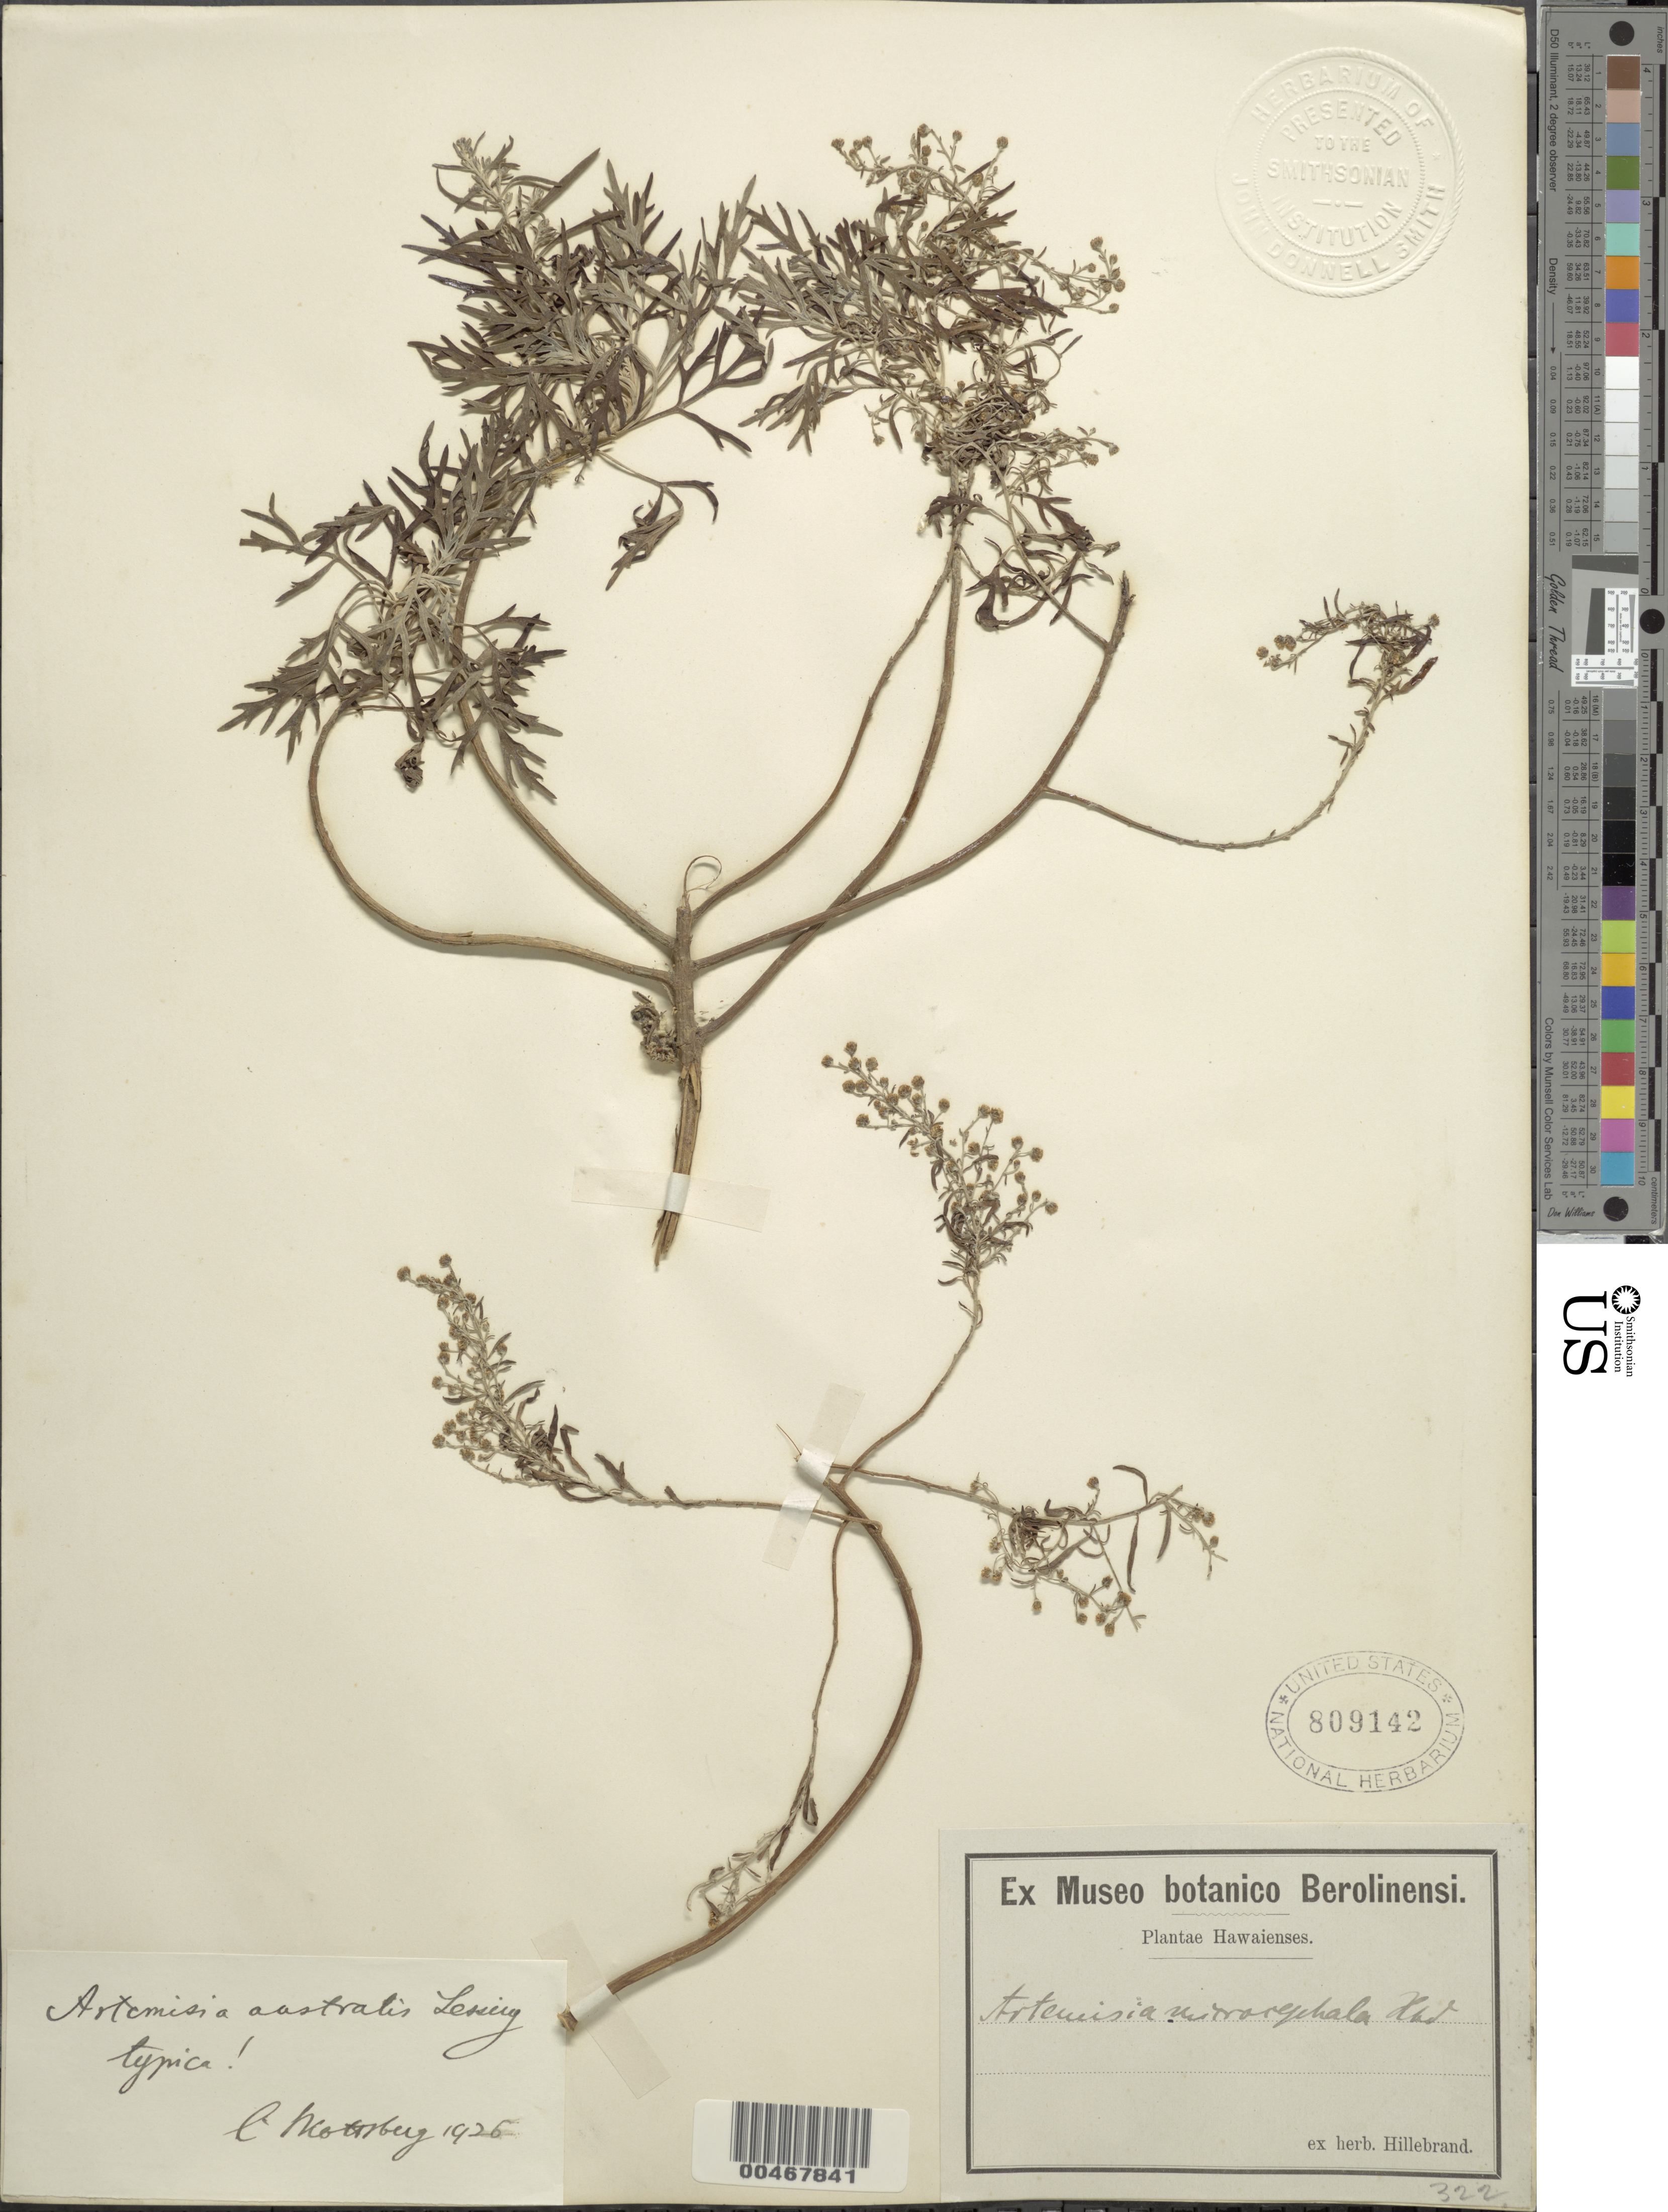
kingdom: Plantae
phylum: Tracheophyta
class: Magnoliopsida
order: Asterales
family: Asteraceae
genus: Artemisia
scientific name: Artemisia australis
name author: Less.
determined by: Mottsberg, C.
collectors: W. Hillebrand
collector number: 322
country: United States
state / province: Hawaii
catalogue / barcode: US 809142